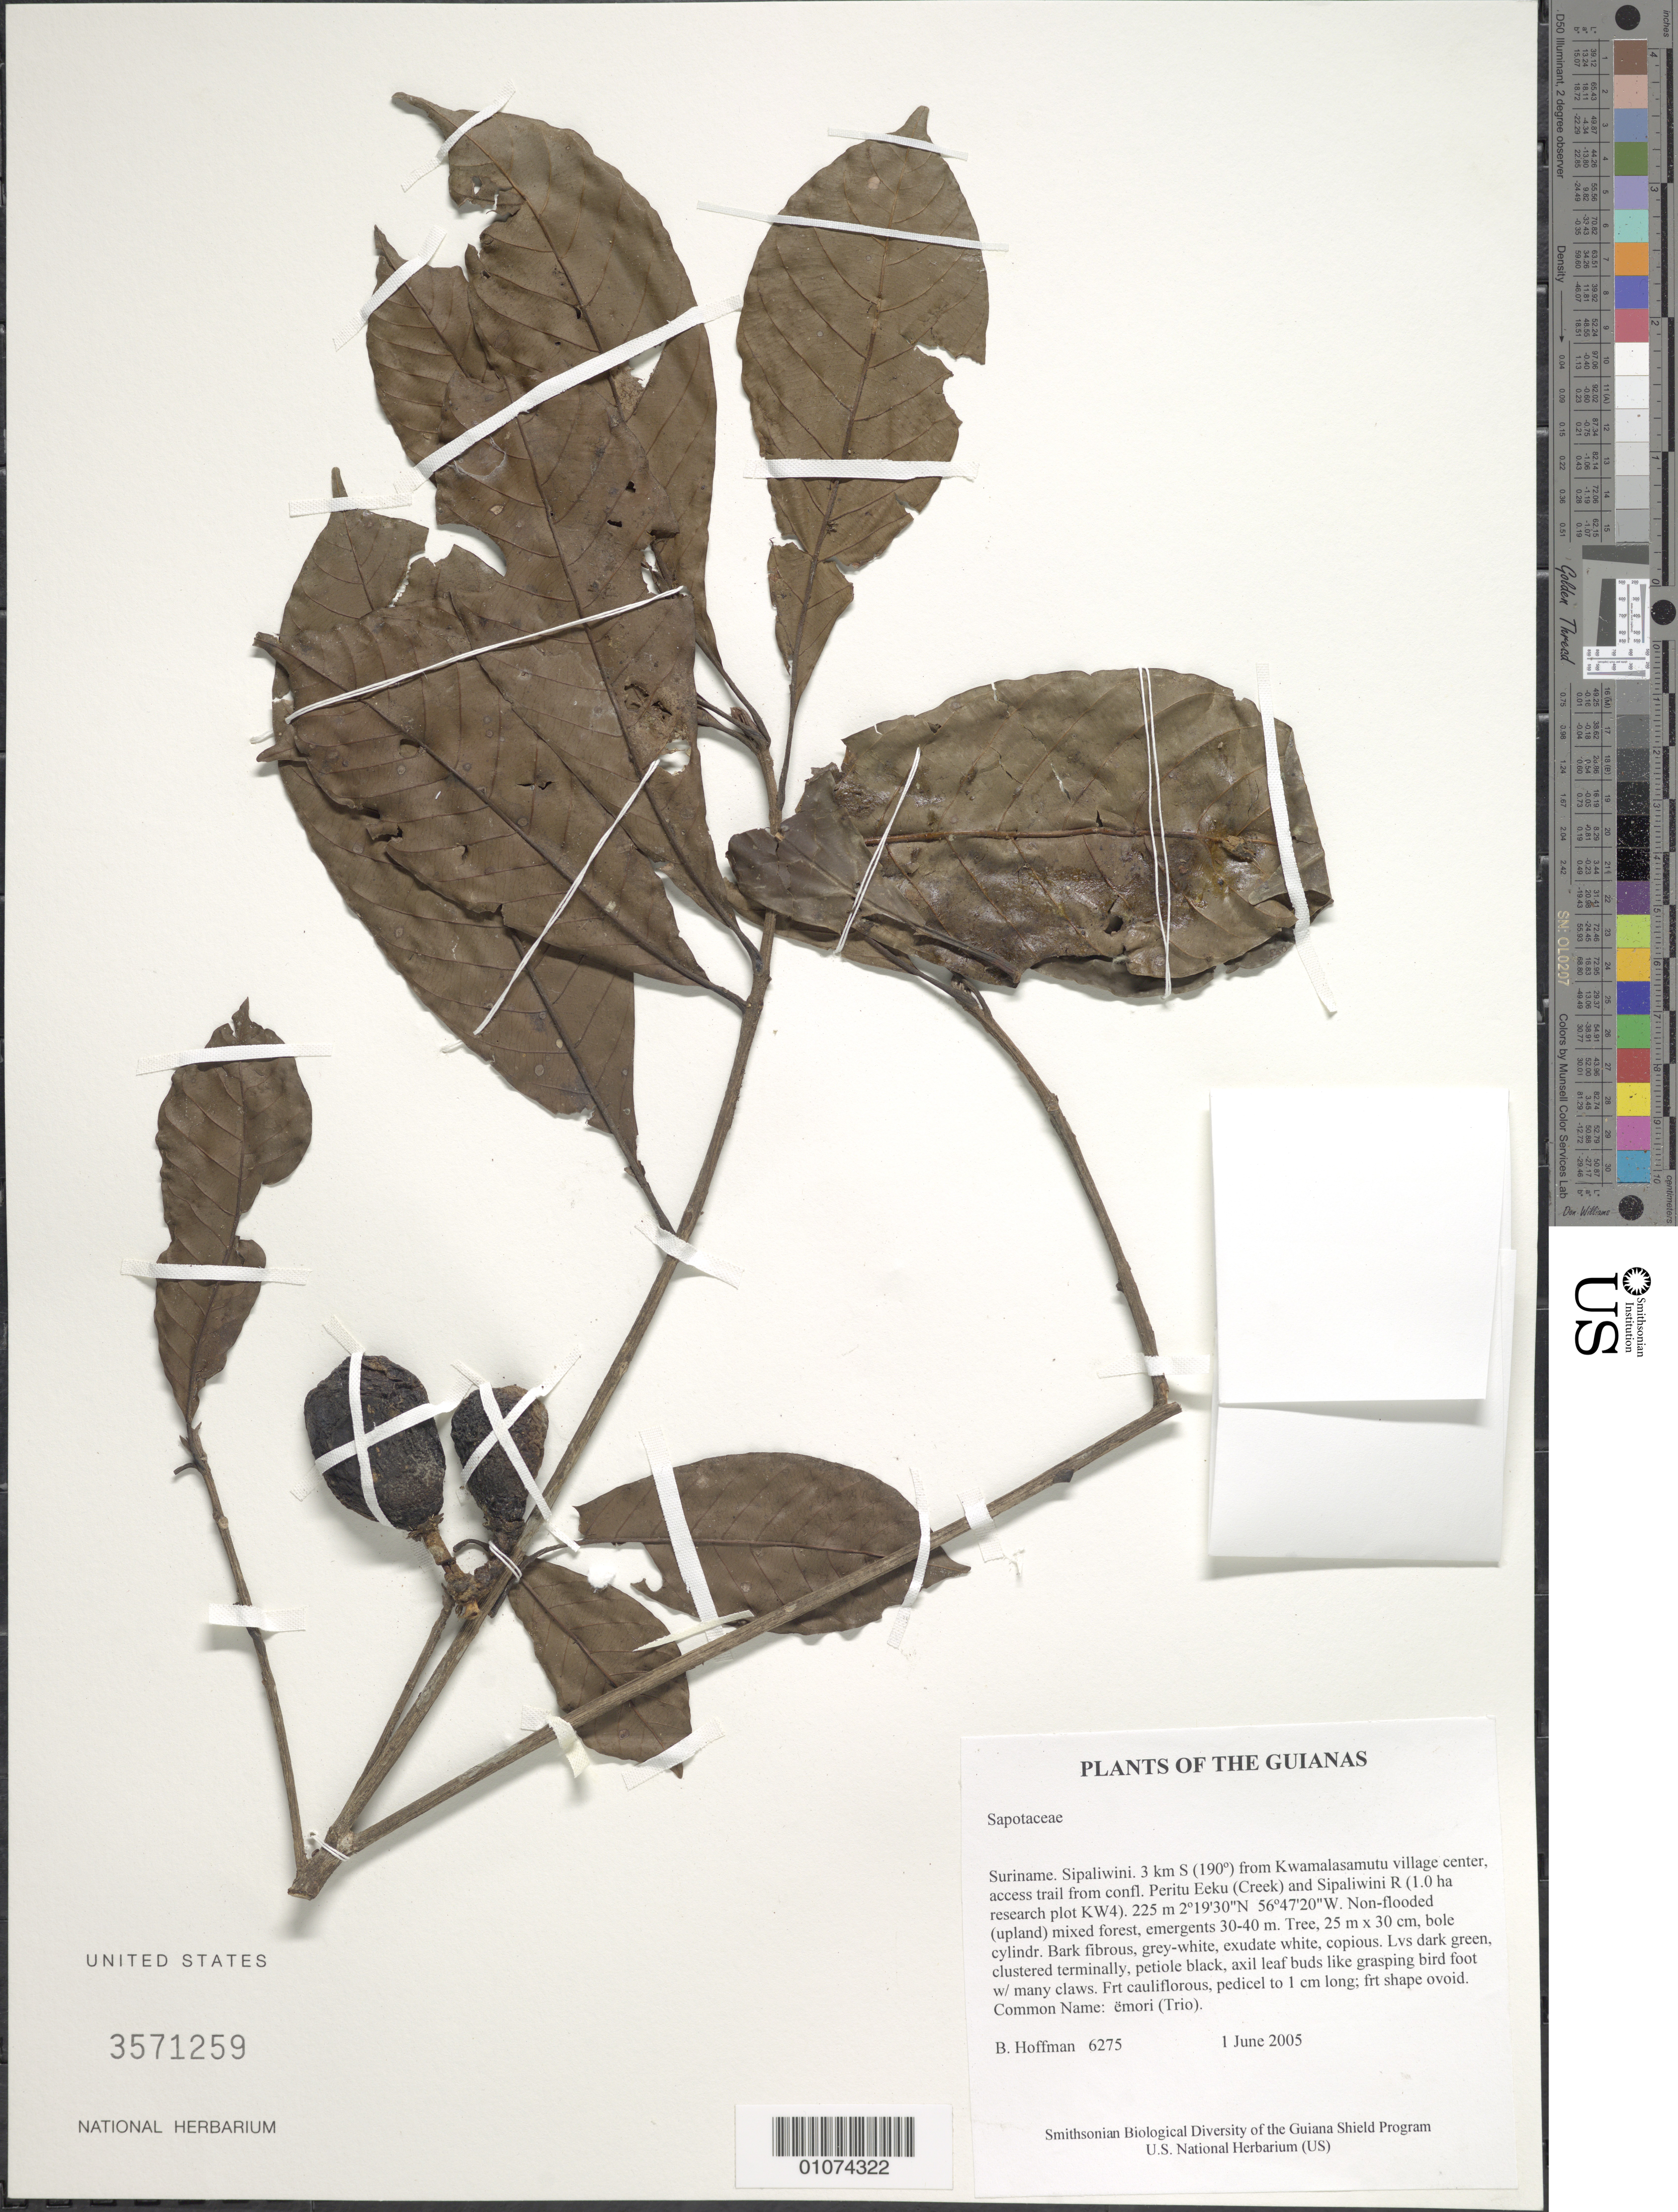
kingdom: Plantae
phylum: Tracheophyta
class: Magnoliopsida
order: Ericales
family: Sapotaceae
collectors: B. Hoffman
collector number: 6275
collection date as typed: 1 June 2005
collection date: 2005-06-01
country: Suriname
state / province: Sipaliwini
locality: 3 km S (190º) from Kwamalasamutu village center, access trail from confl. Peritu Eeku (Creek) and Sipaliwini R (1.0 ha research plot KW4)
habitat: Non-flooded (upland) mixed forest, emergents 30-40 m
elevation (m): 225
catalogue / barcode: US 3571259